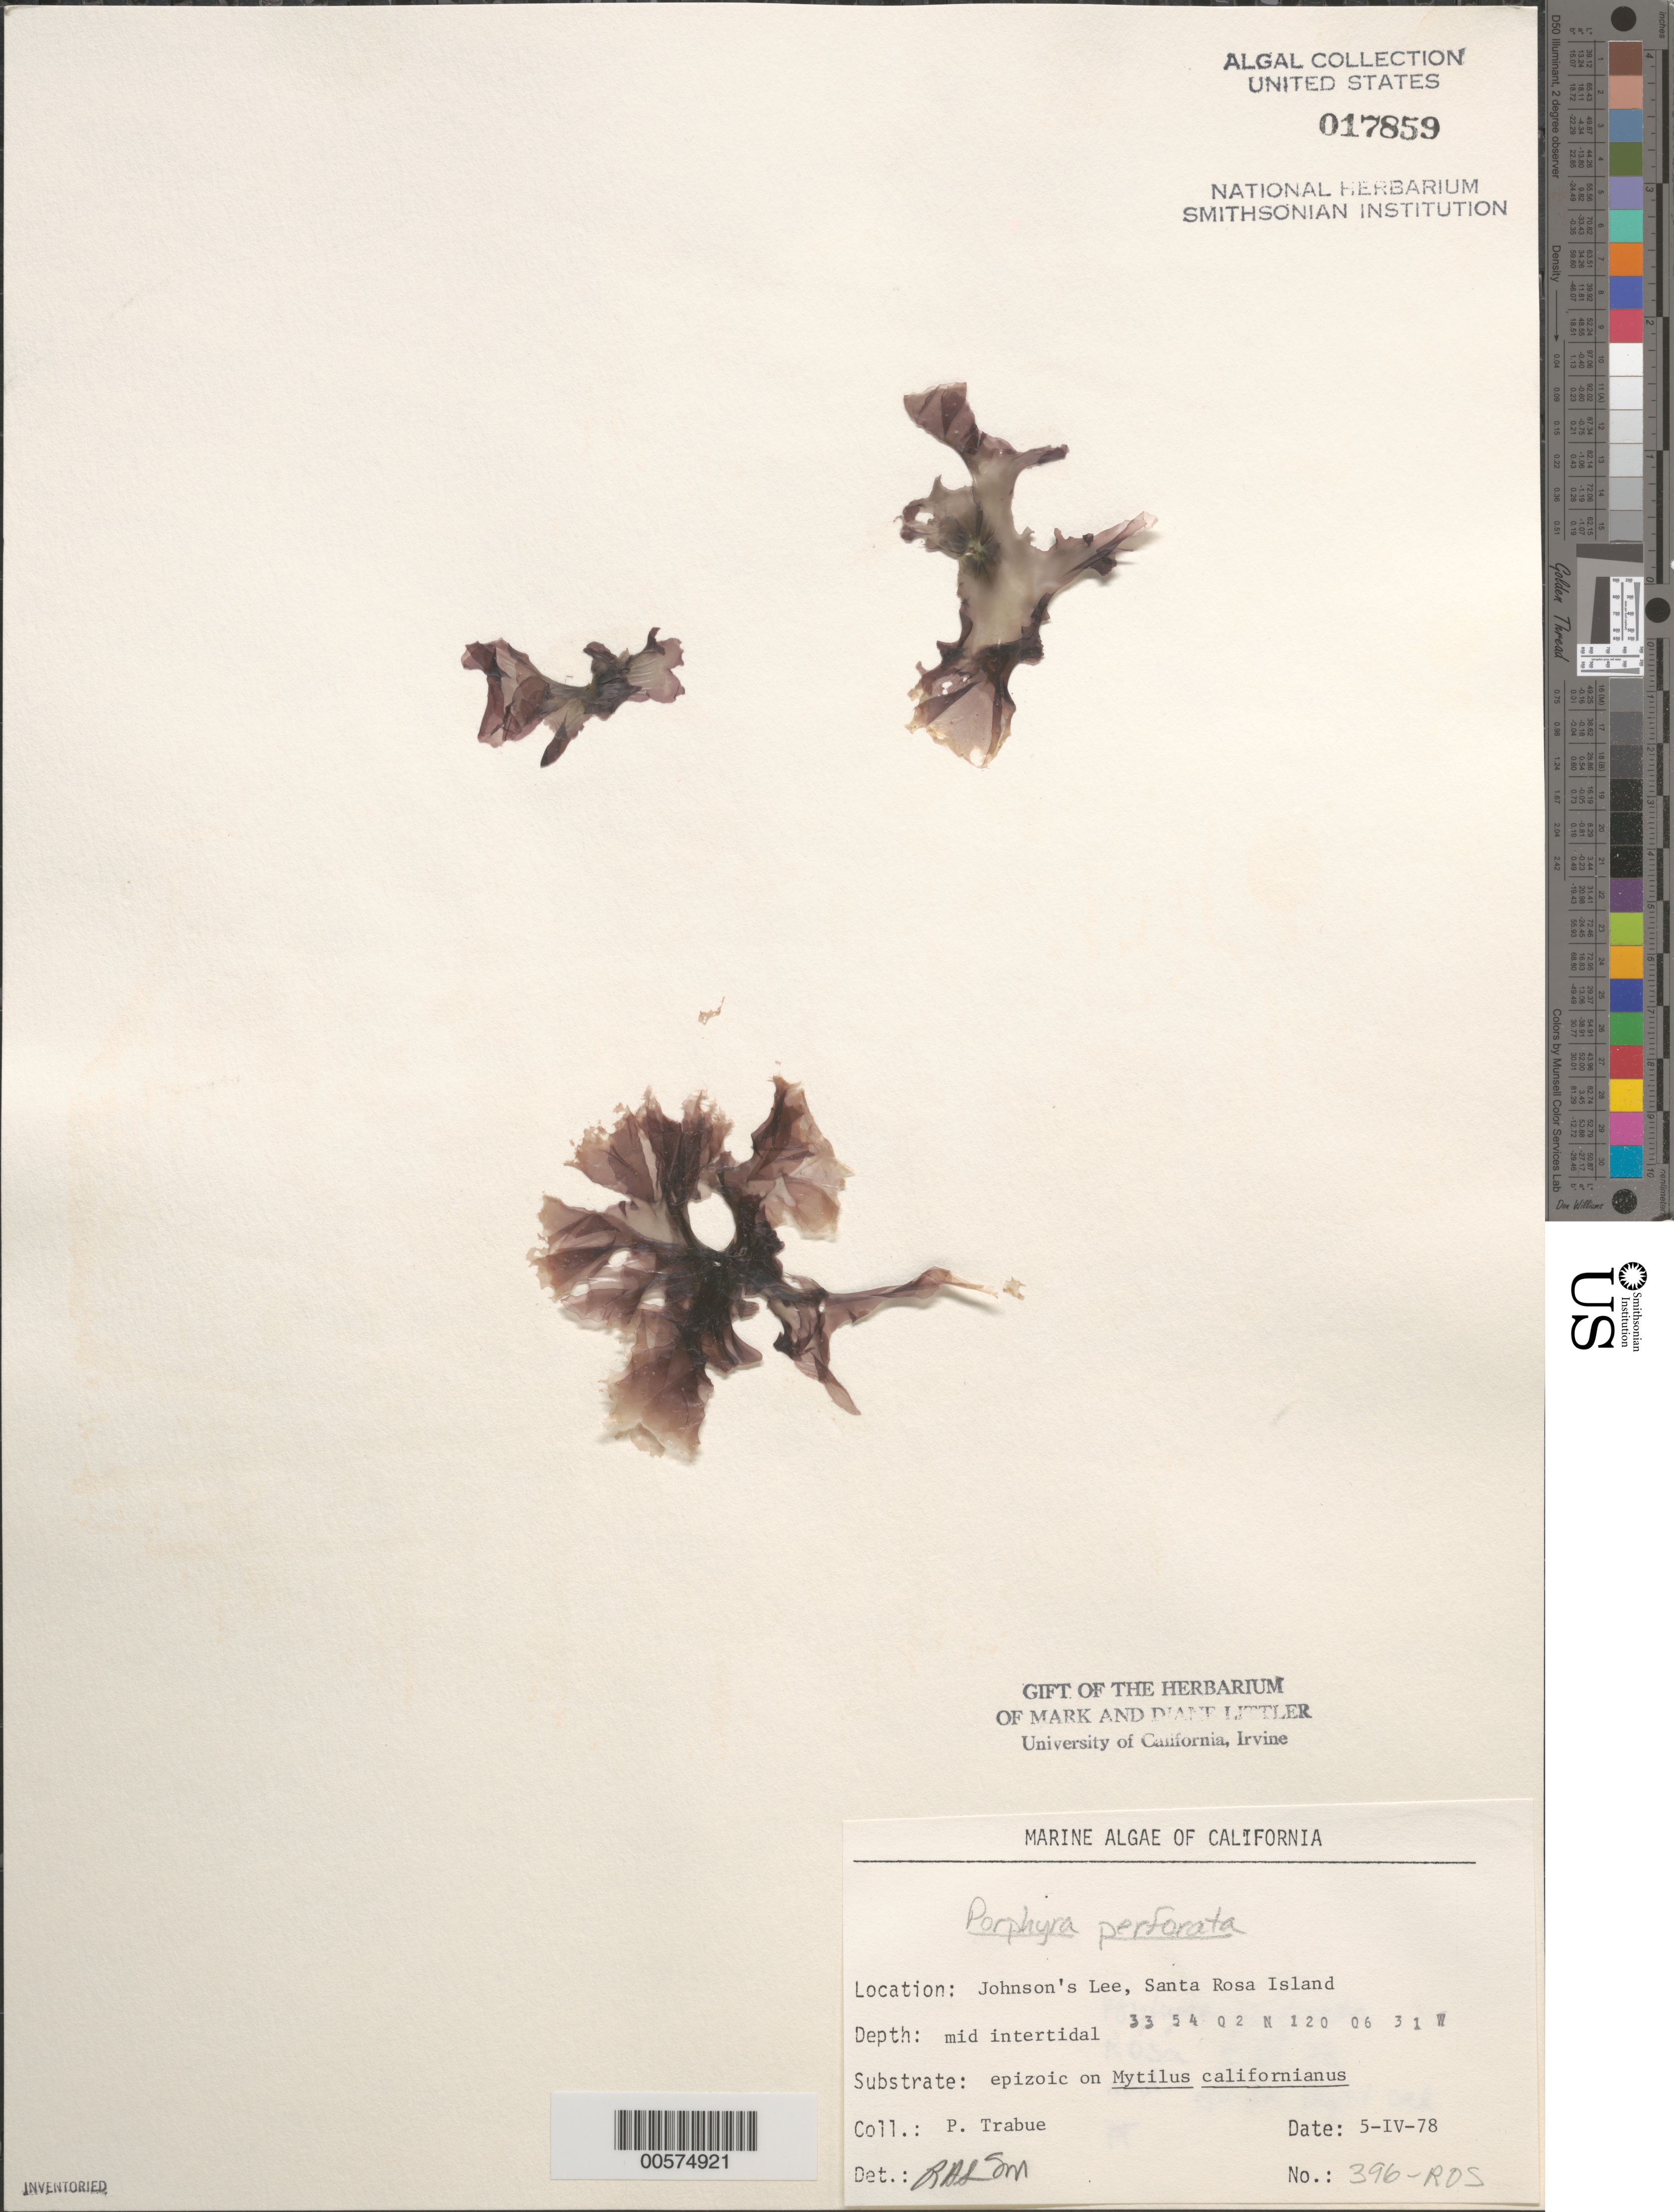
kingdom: Plantae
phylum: Rhodophyta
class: Bangiophyceae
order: Bangiales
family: Bangiaceae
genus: Pyropia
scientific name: Pyropia perforata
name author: (J. Agardh) S.C. Lindstrom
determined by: Algae name updating Project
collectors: P. J. Trabue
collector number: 396-ros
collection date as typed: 05 Apr 1978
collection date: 1978-04-05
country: United States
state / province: California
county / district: Santa Barbara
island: Santa Rosa Island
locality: Johnson's Lee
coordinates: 33 54 02 N, 120 06 31 W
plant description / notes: BLM-SOCALBIGHT Rocky Intertidal Survey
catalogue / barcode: US 17859